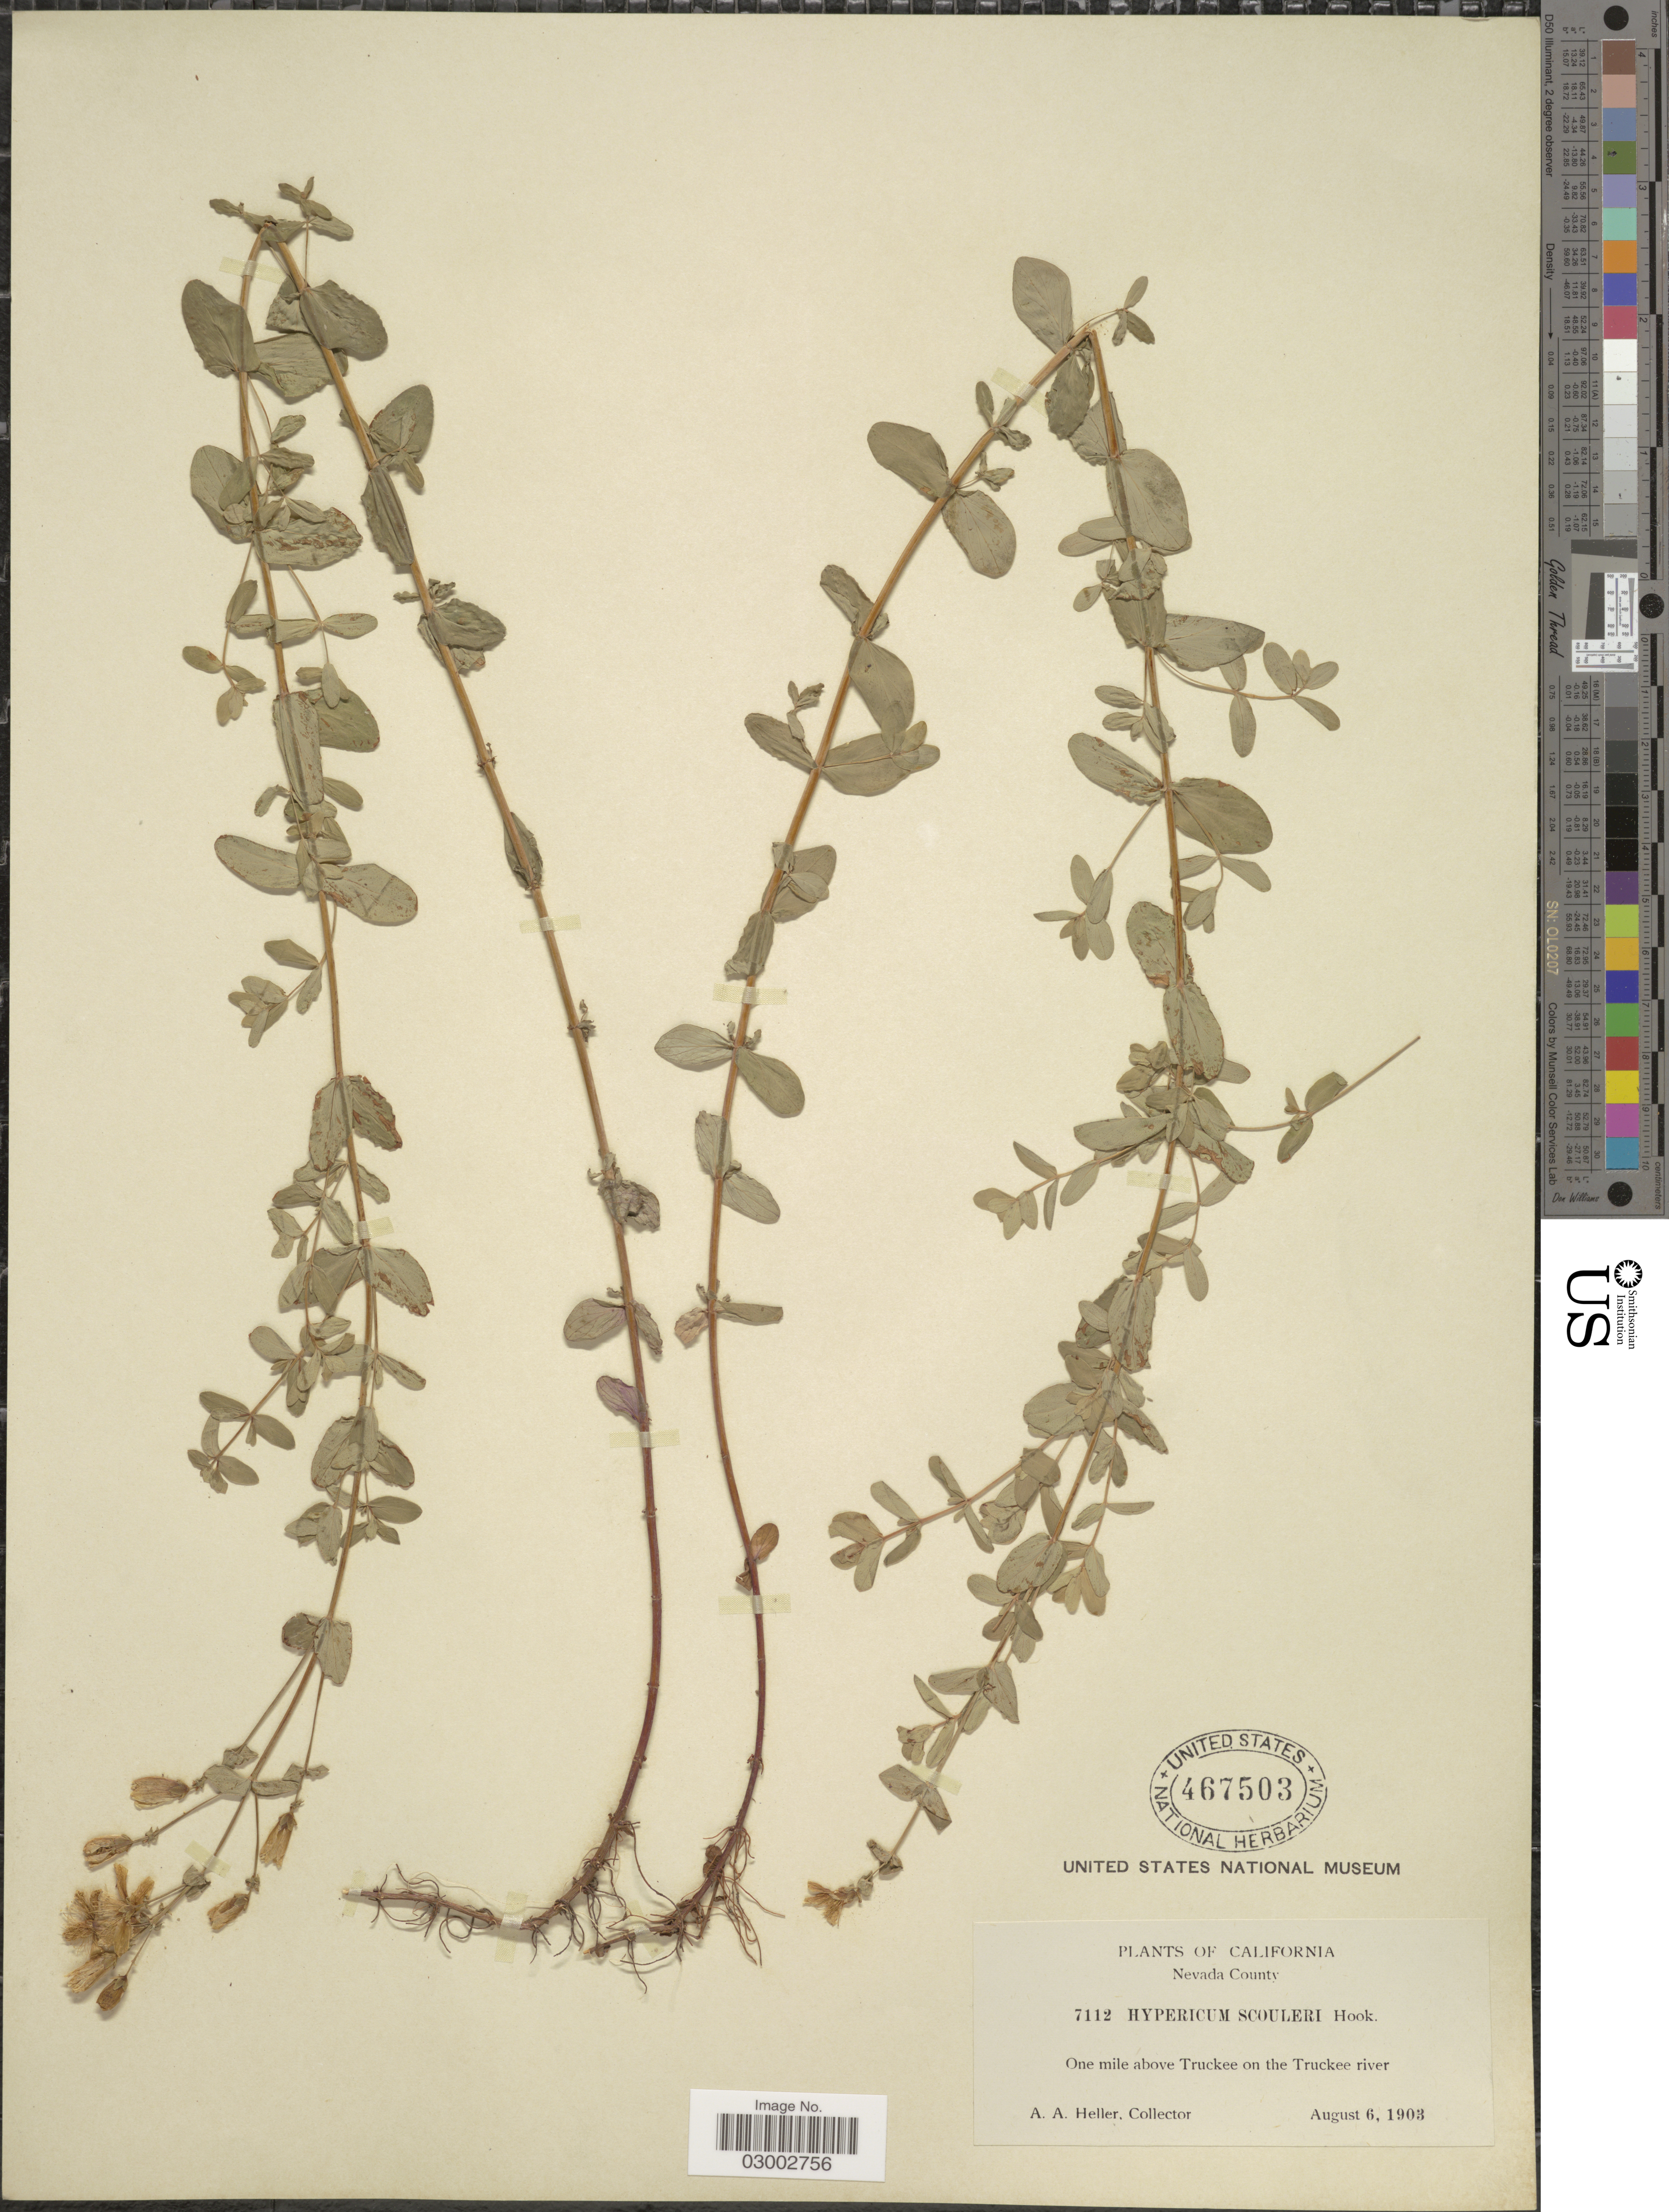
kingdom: Plantae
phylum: Tracheophyta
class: Magnoliopsida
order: Malpighiales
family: Hypericaceae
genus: Hypericum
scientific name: Hypericum scouleri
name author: Hook.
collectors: A. A. Heller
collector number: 7112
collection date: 1903-08-06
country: United States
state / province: California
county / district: Nevada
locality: Nevada County. One mile above Truckee on the Truckee river.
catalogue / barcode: US 467503